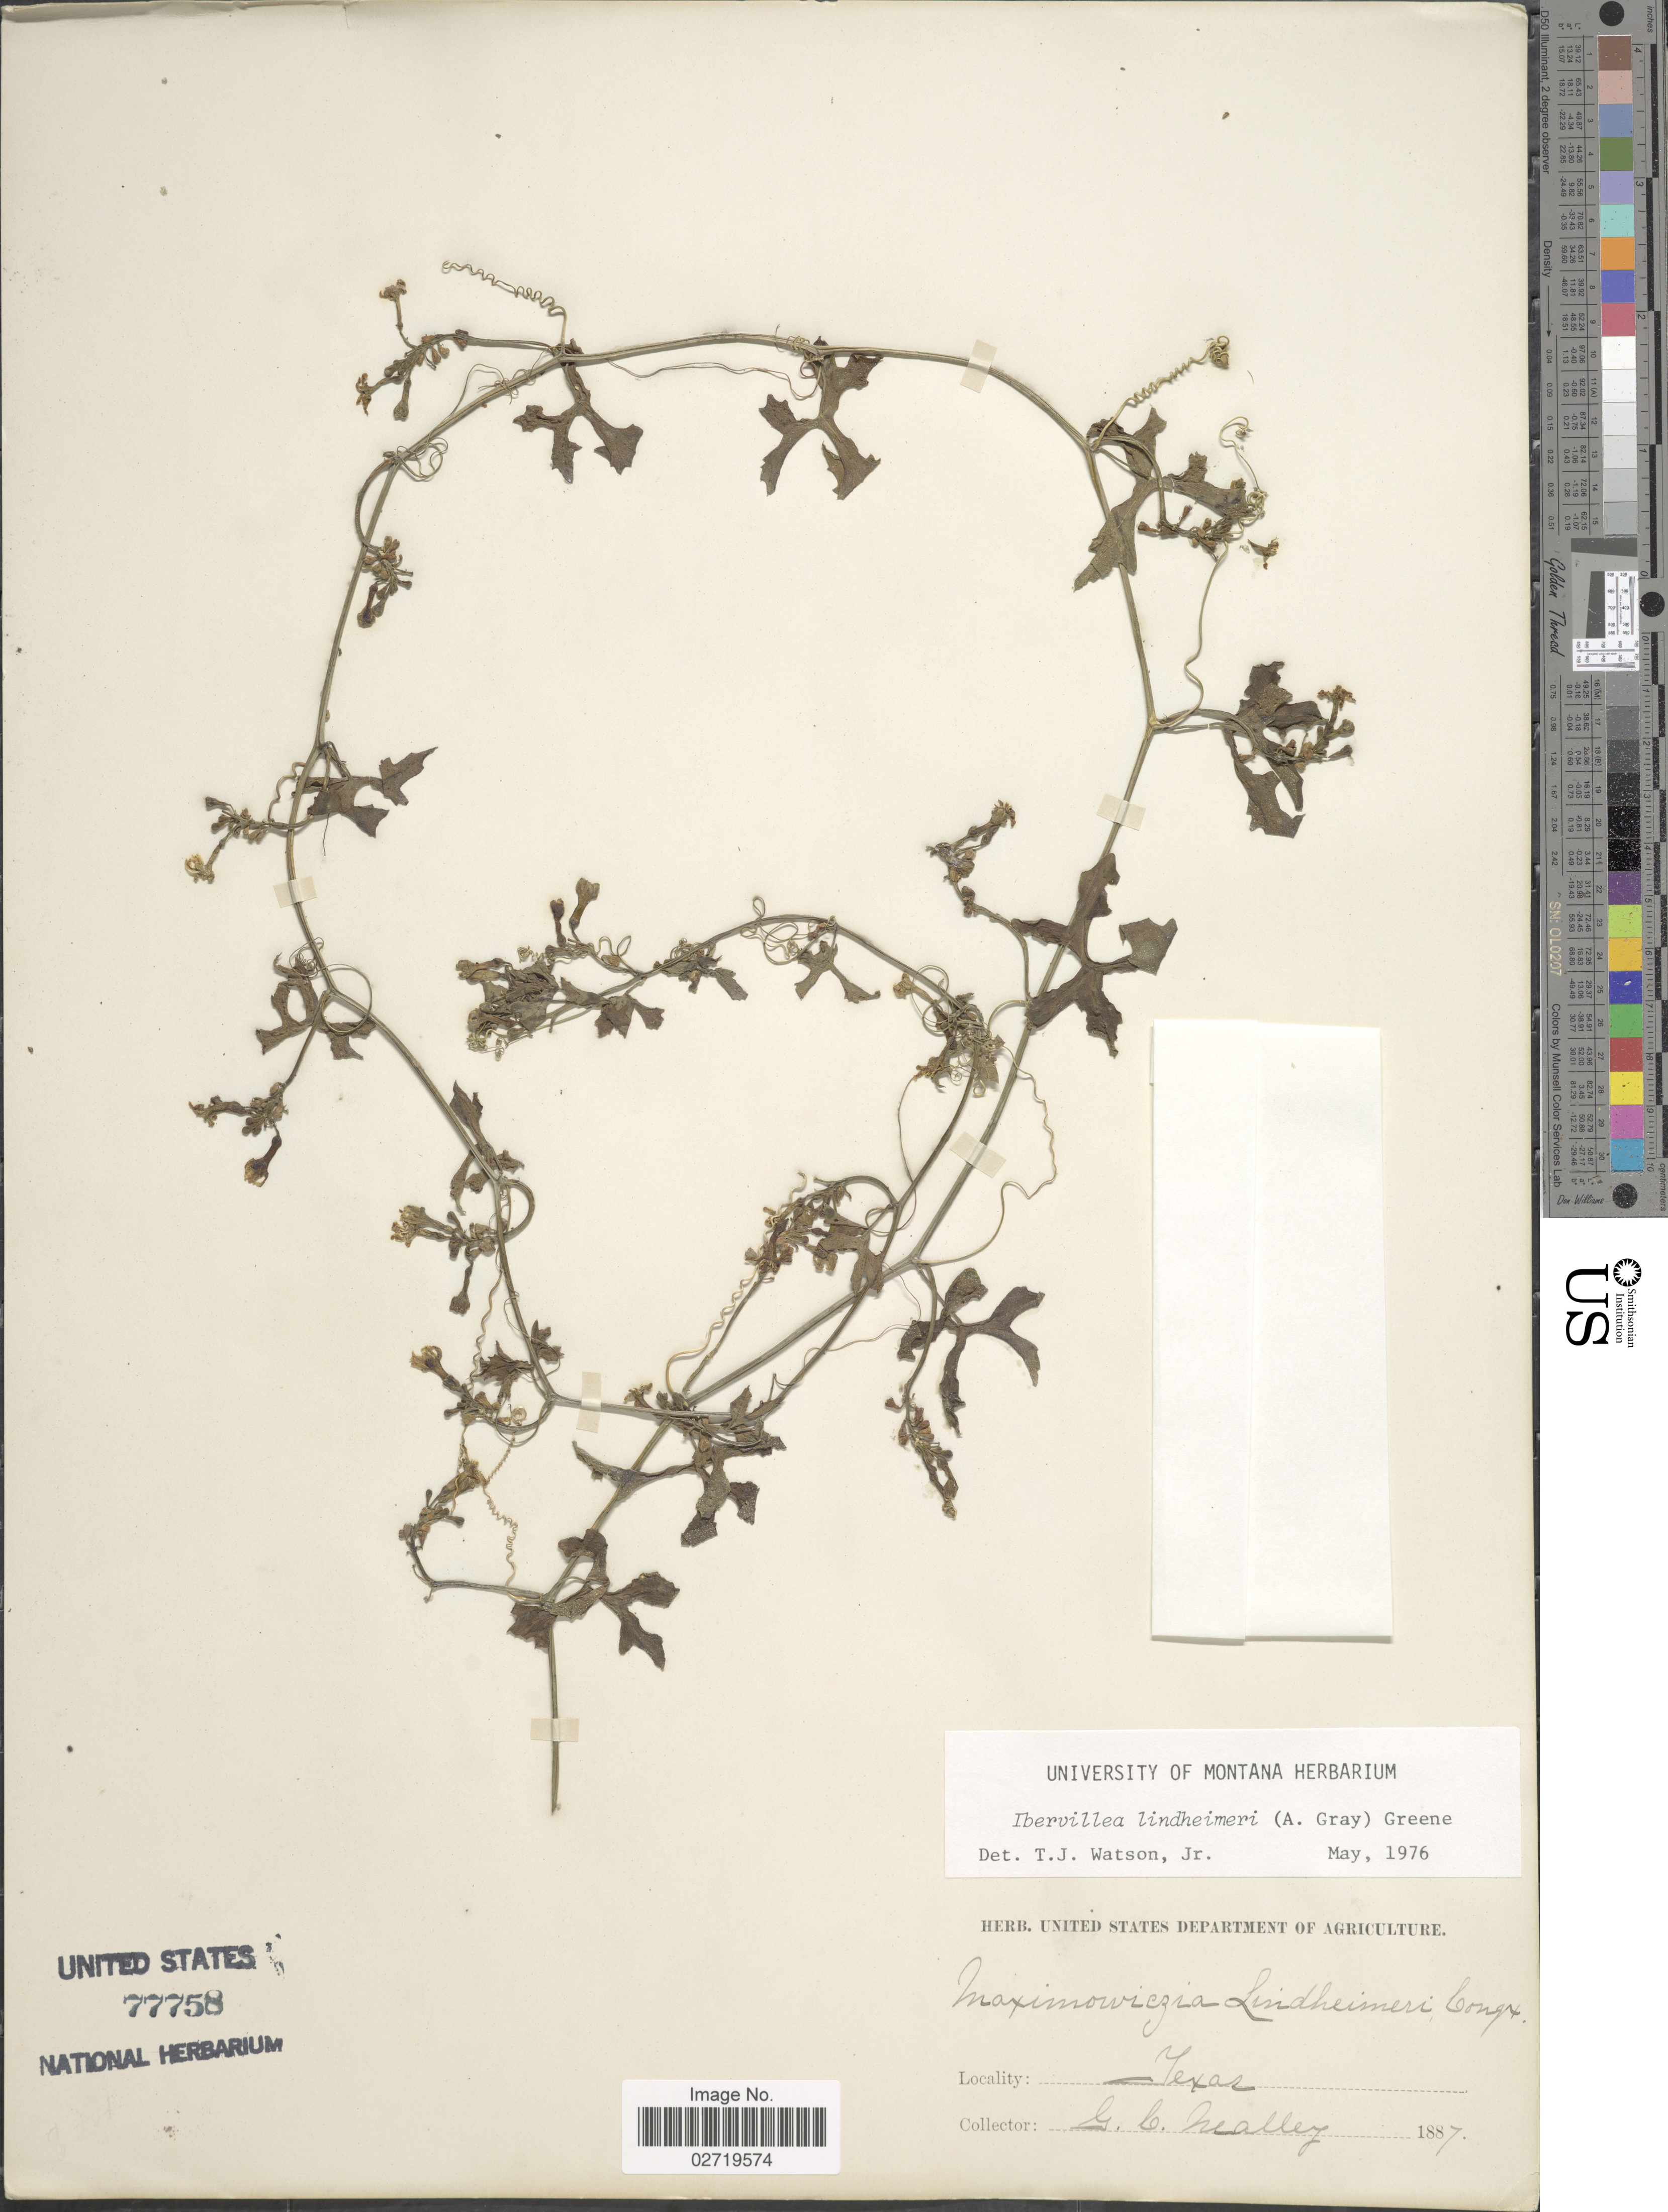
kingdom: Plantae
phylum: Tracheophyta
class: Magnoliopsida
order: Cucurbitales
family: Cucurbitaceae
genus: Ibervillea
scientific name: Ibervillea lindheimeri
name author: (A. Gray) Greene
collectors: G. C. Nealley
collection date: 1887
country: United States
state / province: Texas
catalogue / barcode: US 77758